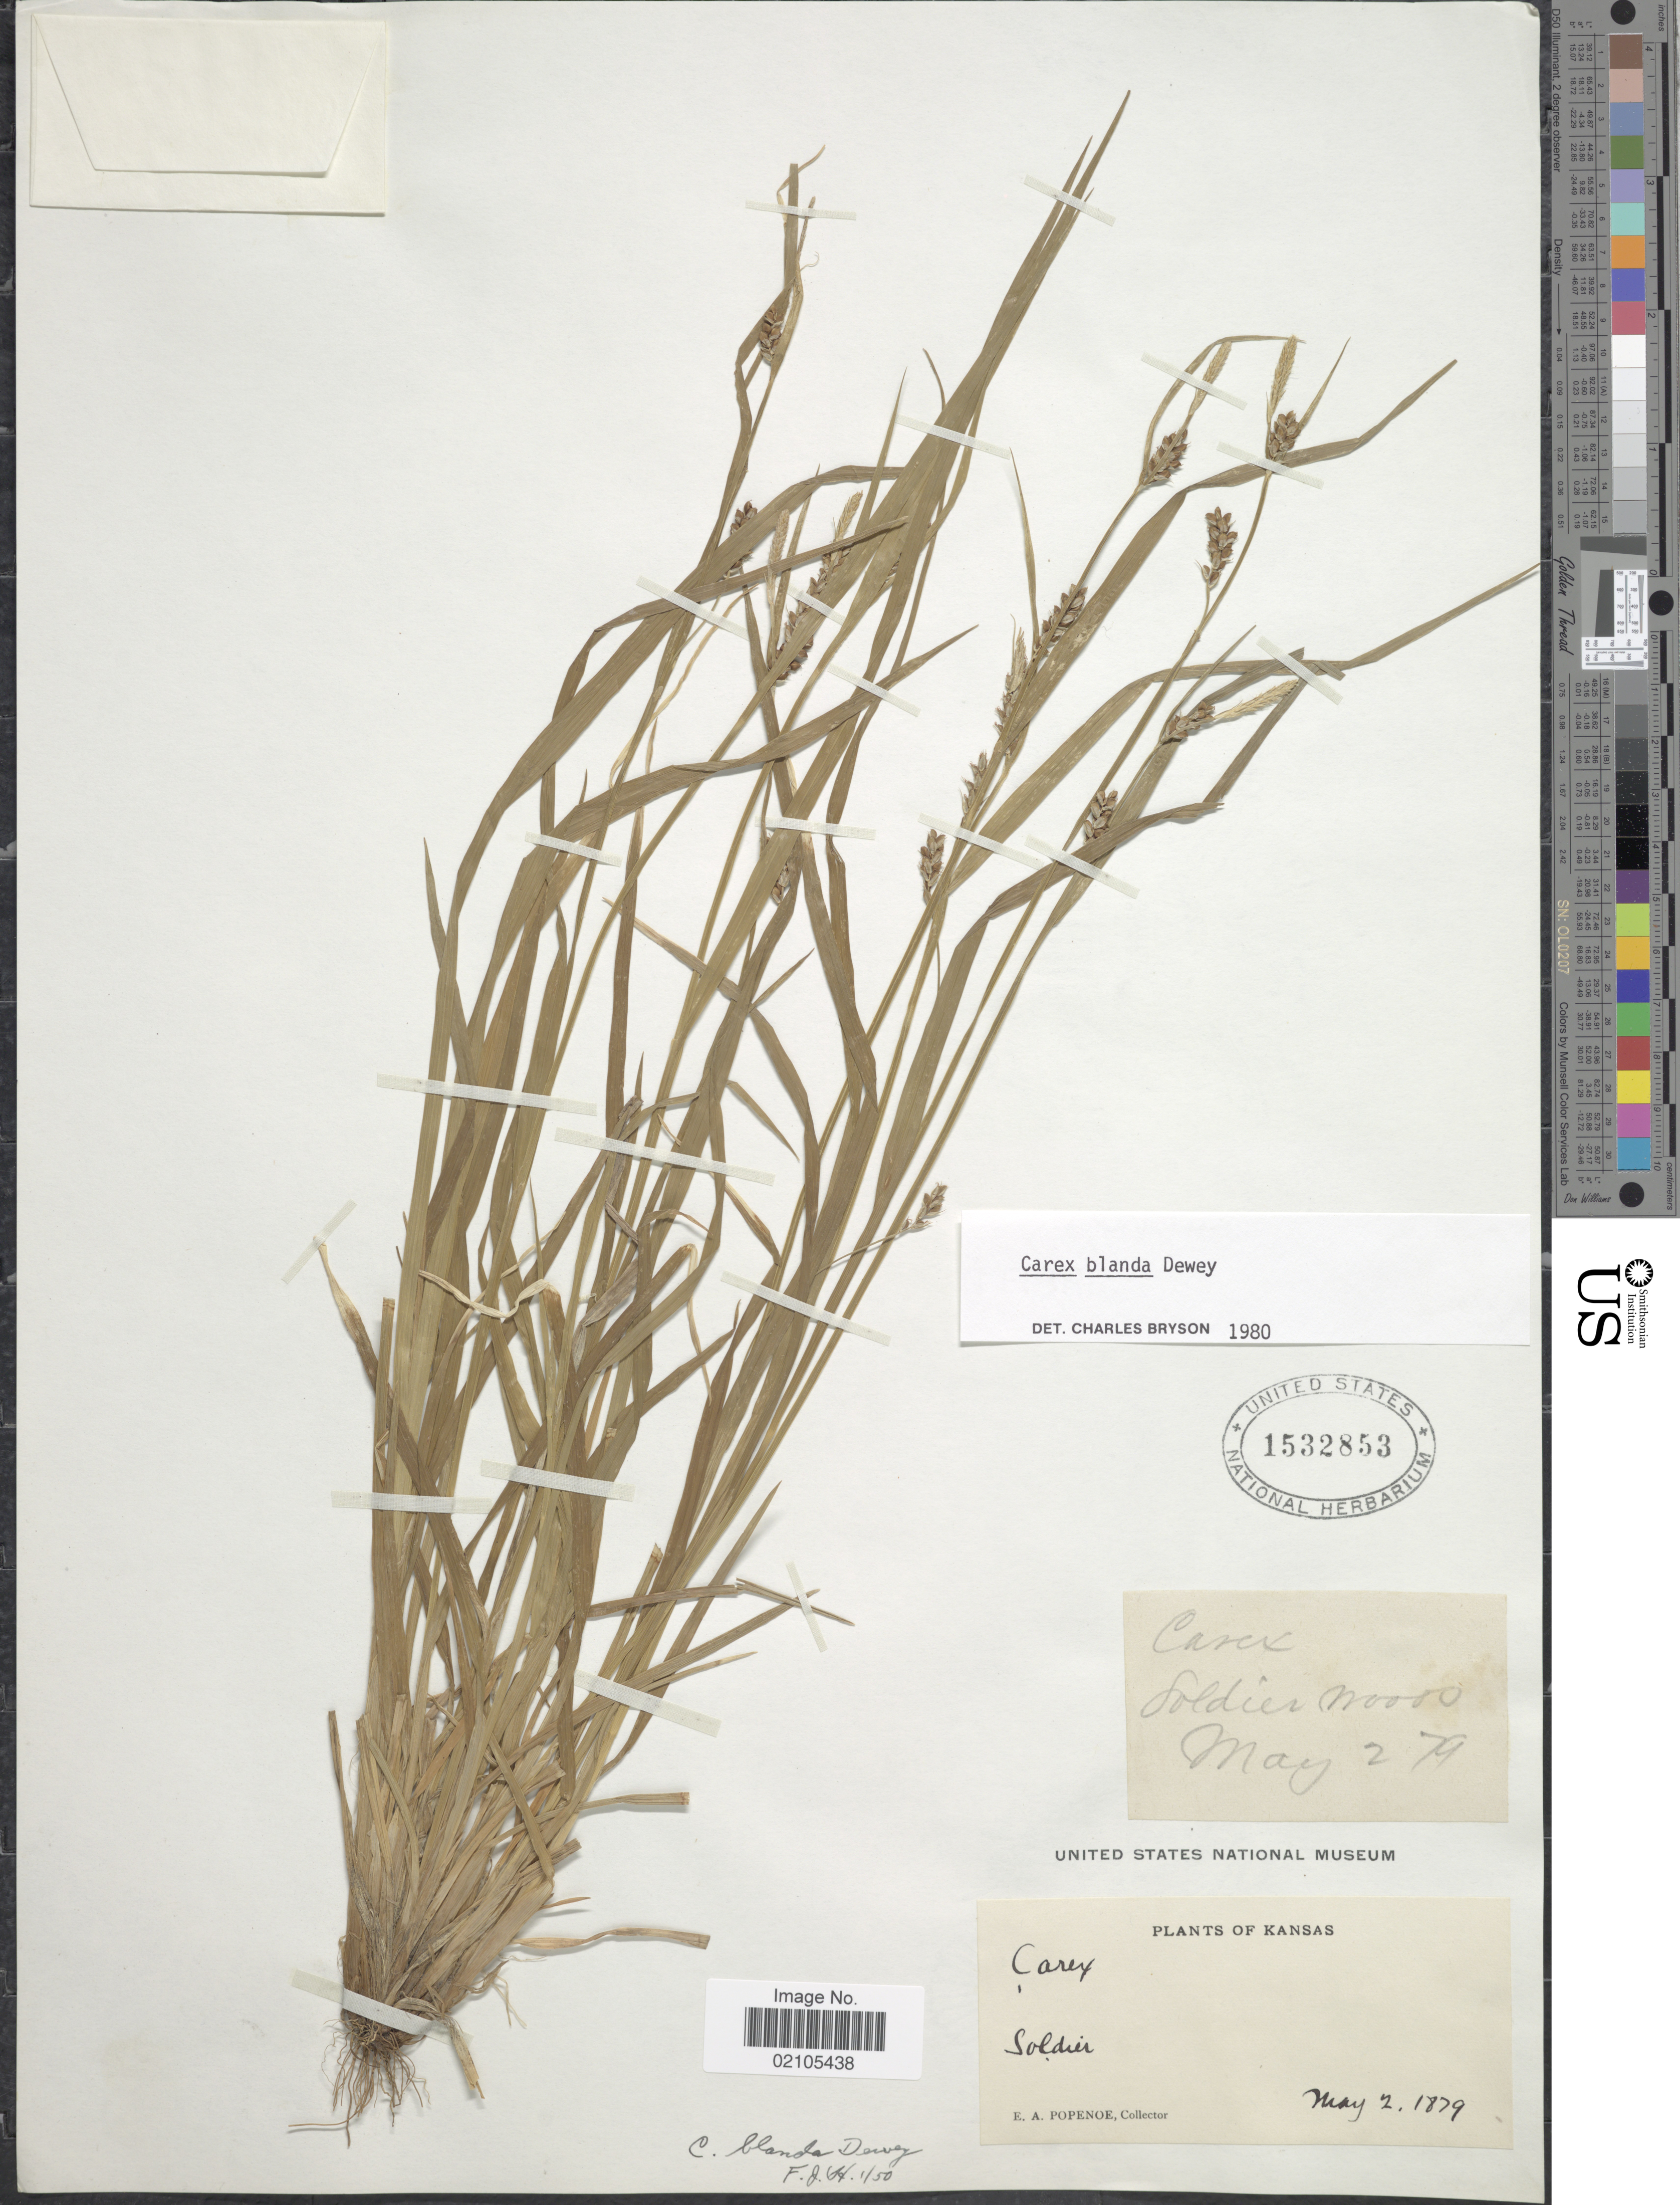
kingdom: Plantae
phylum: Tracheophyta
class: Liliopsida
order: Poales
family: Cyperaceae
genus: Carex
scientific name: Carex blanda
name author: Dewey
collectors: E. A. Popenoe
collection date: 1879-05-02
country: United States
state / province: Kansas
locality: Soldier woods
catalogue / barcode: US 1532853